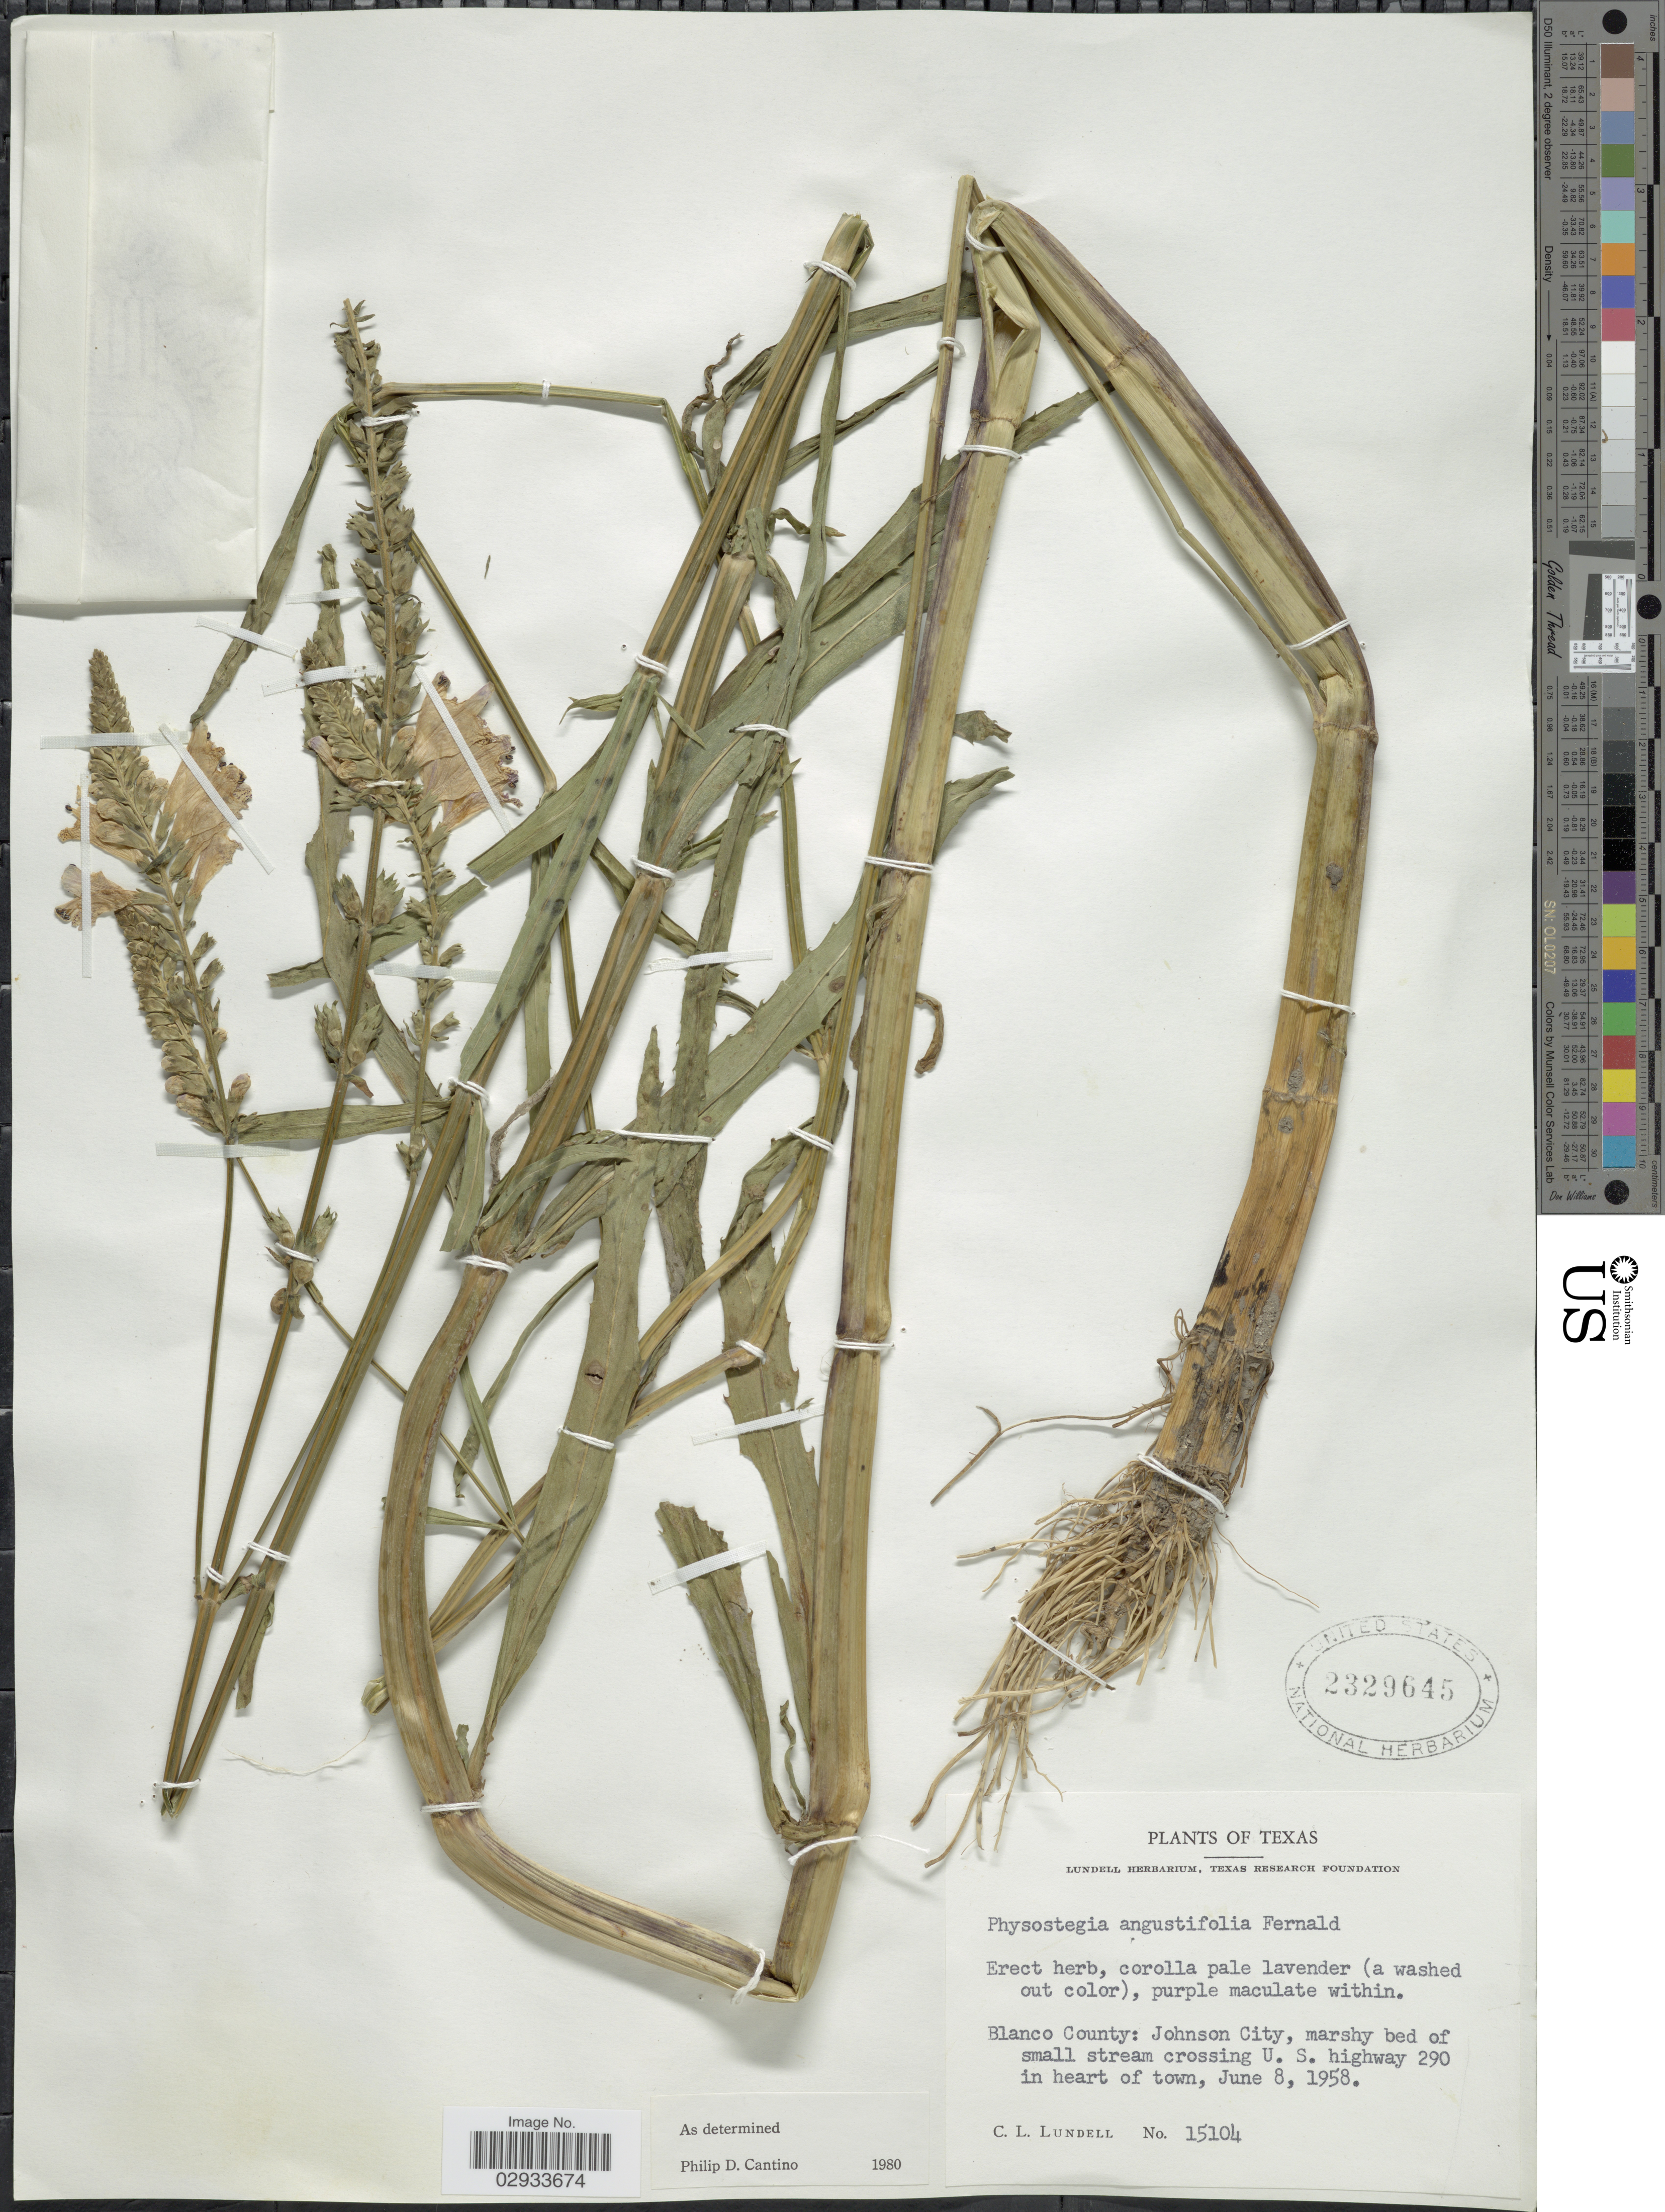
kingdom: Plantae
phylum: Tracheophyta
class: Magnoliopsida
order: Lamiales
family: Lamiaceae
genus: Physostegia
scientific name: Physostegia angustifolia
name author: Fernald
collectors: C. L. Lundell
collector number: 15104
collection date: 1958-06-08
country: United States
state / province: Texas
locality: Blanco County: Johnson City, marshy bed of small stream crossing U.S. highway 290 in heart of town.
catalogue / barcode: US 2329645